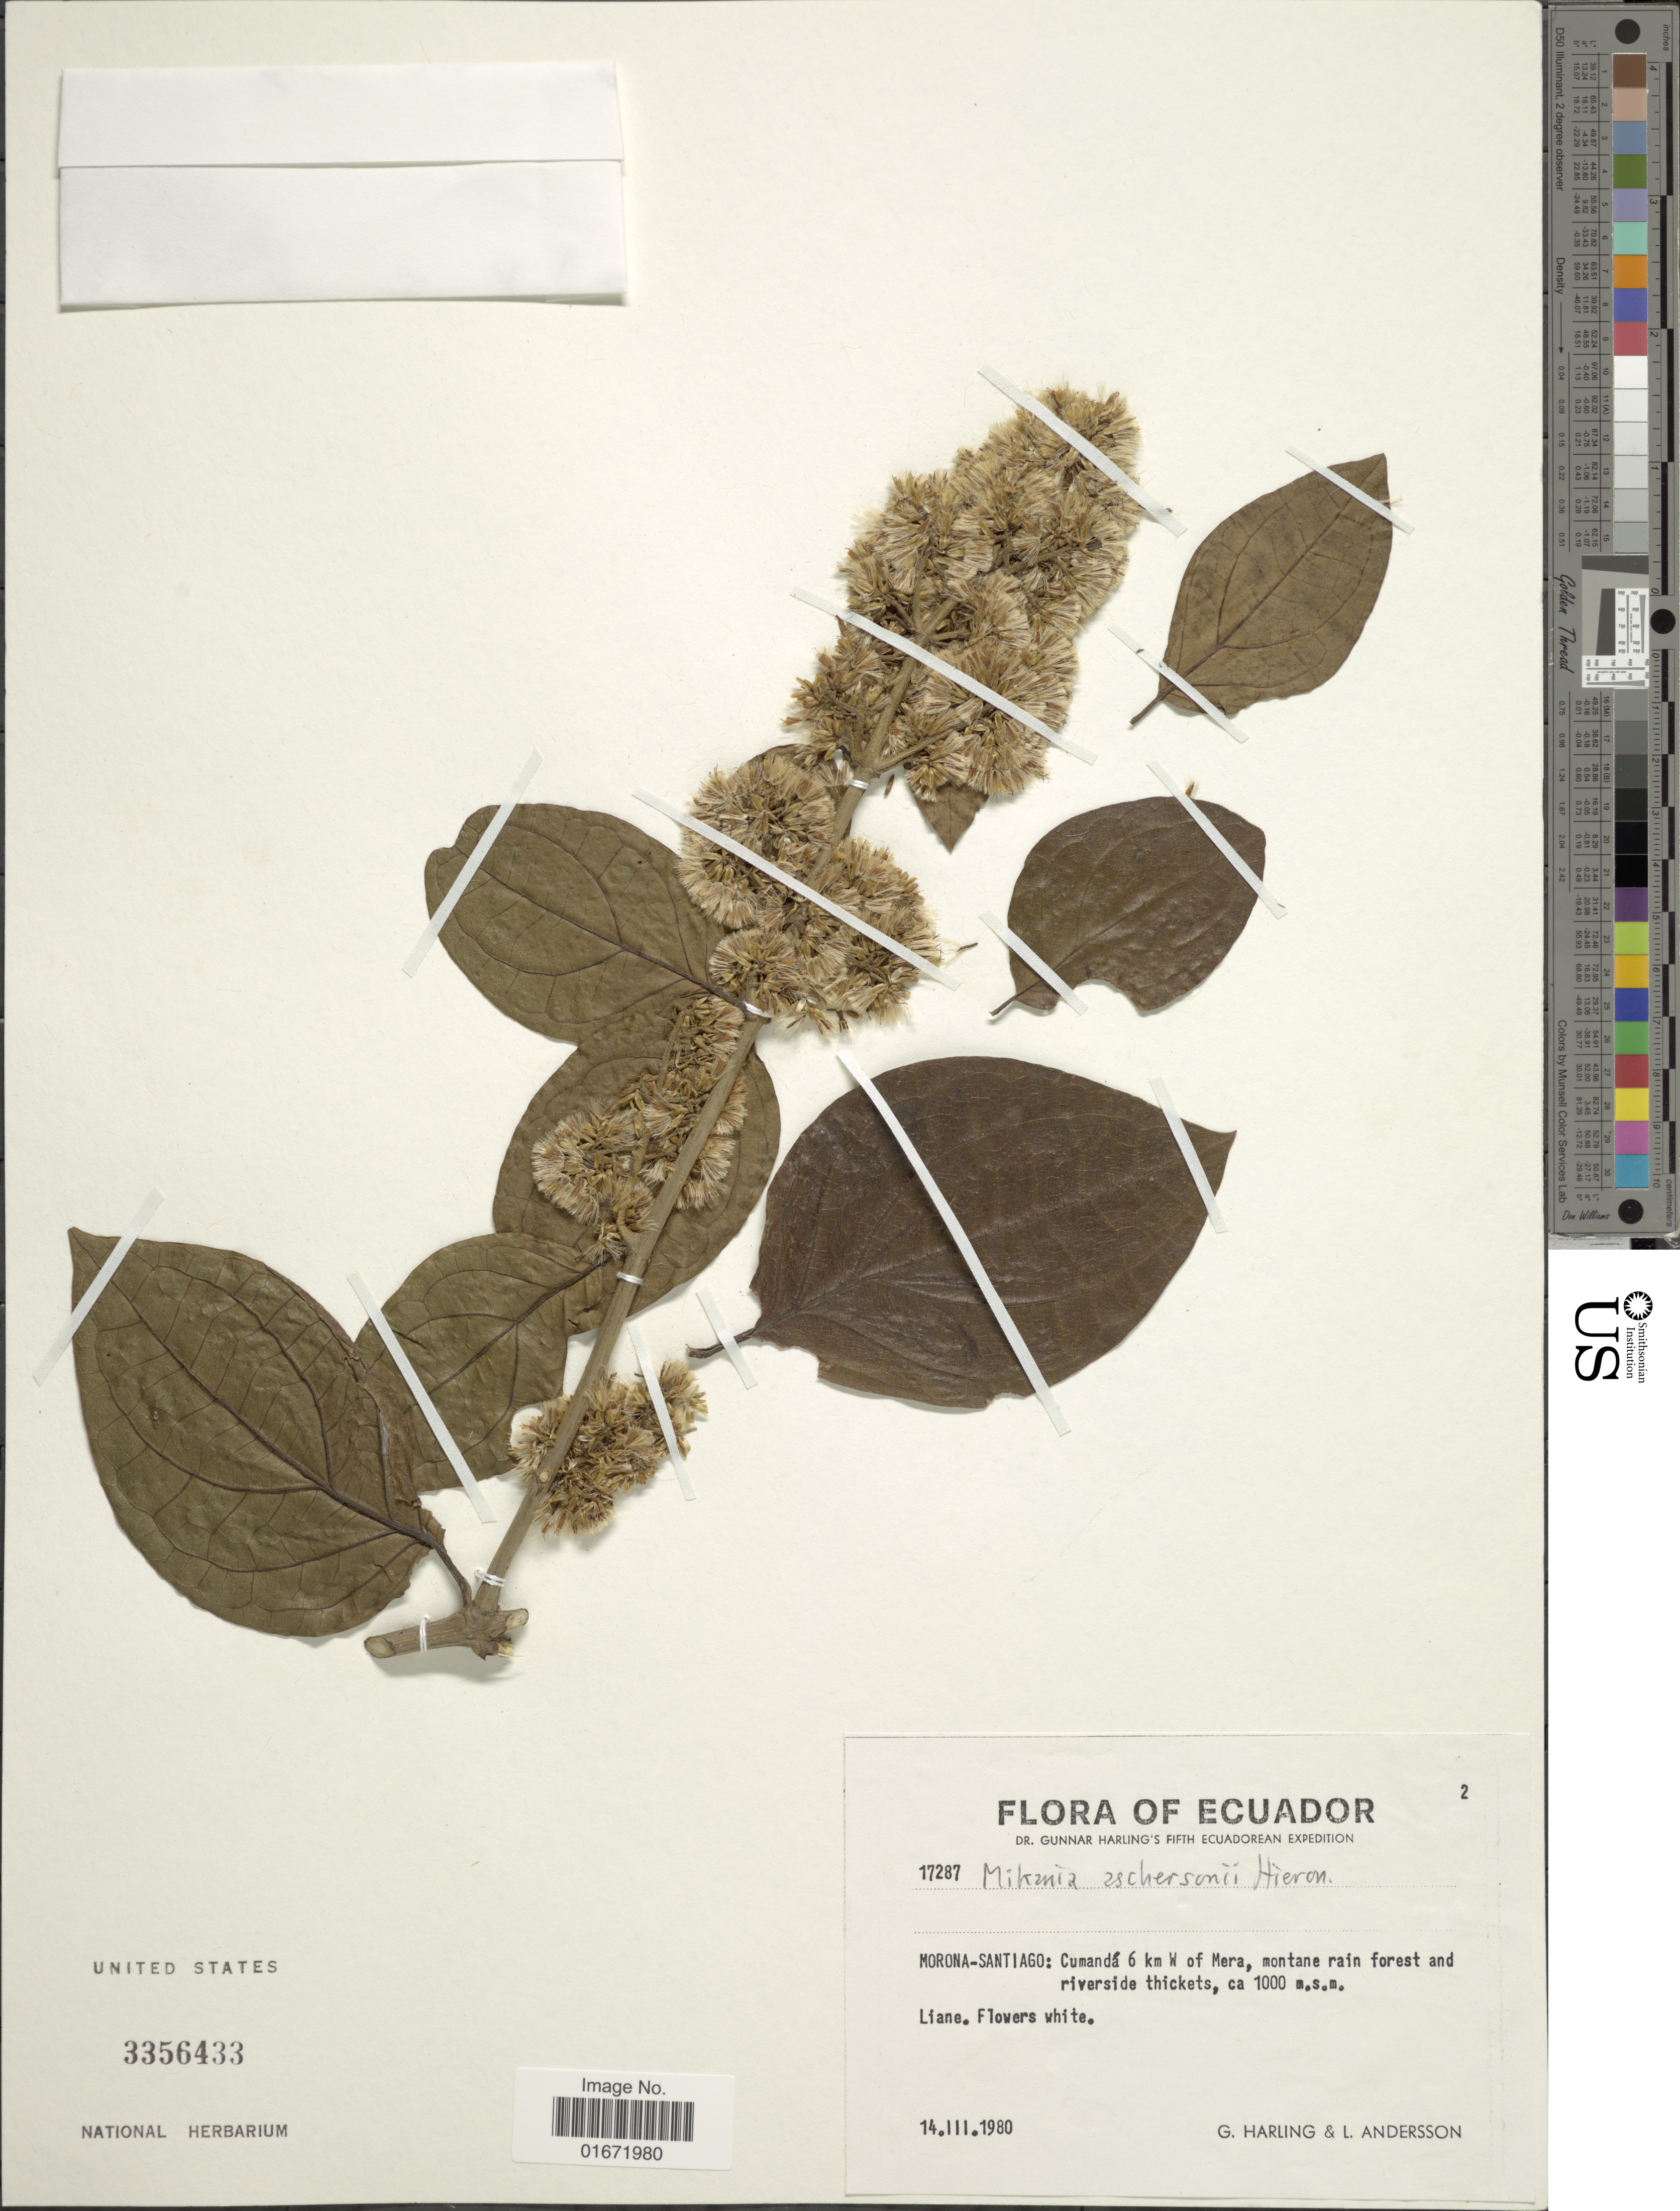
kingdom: Plantae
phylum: Tracheophyta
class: Magnoliopsida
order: Asterales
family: Asteraceae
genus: Mikania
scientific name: Mikania nigropunctulata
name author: Hieron.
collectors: G. Harling & L. Andersson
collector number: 17287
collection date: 1980-03-14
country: Ecuador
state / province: Morona-Santiago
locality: Morona-Santiago: Cumandá 6 km W of Mera, montane rain forest and riverside thickets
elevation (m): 1000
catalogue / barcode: US 3356433